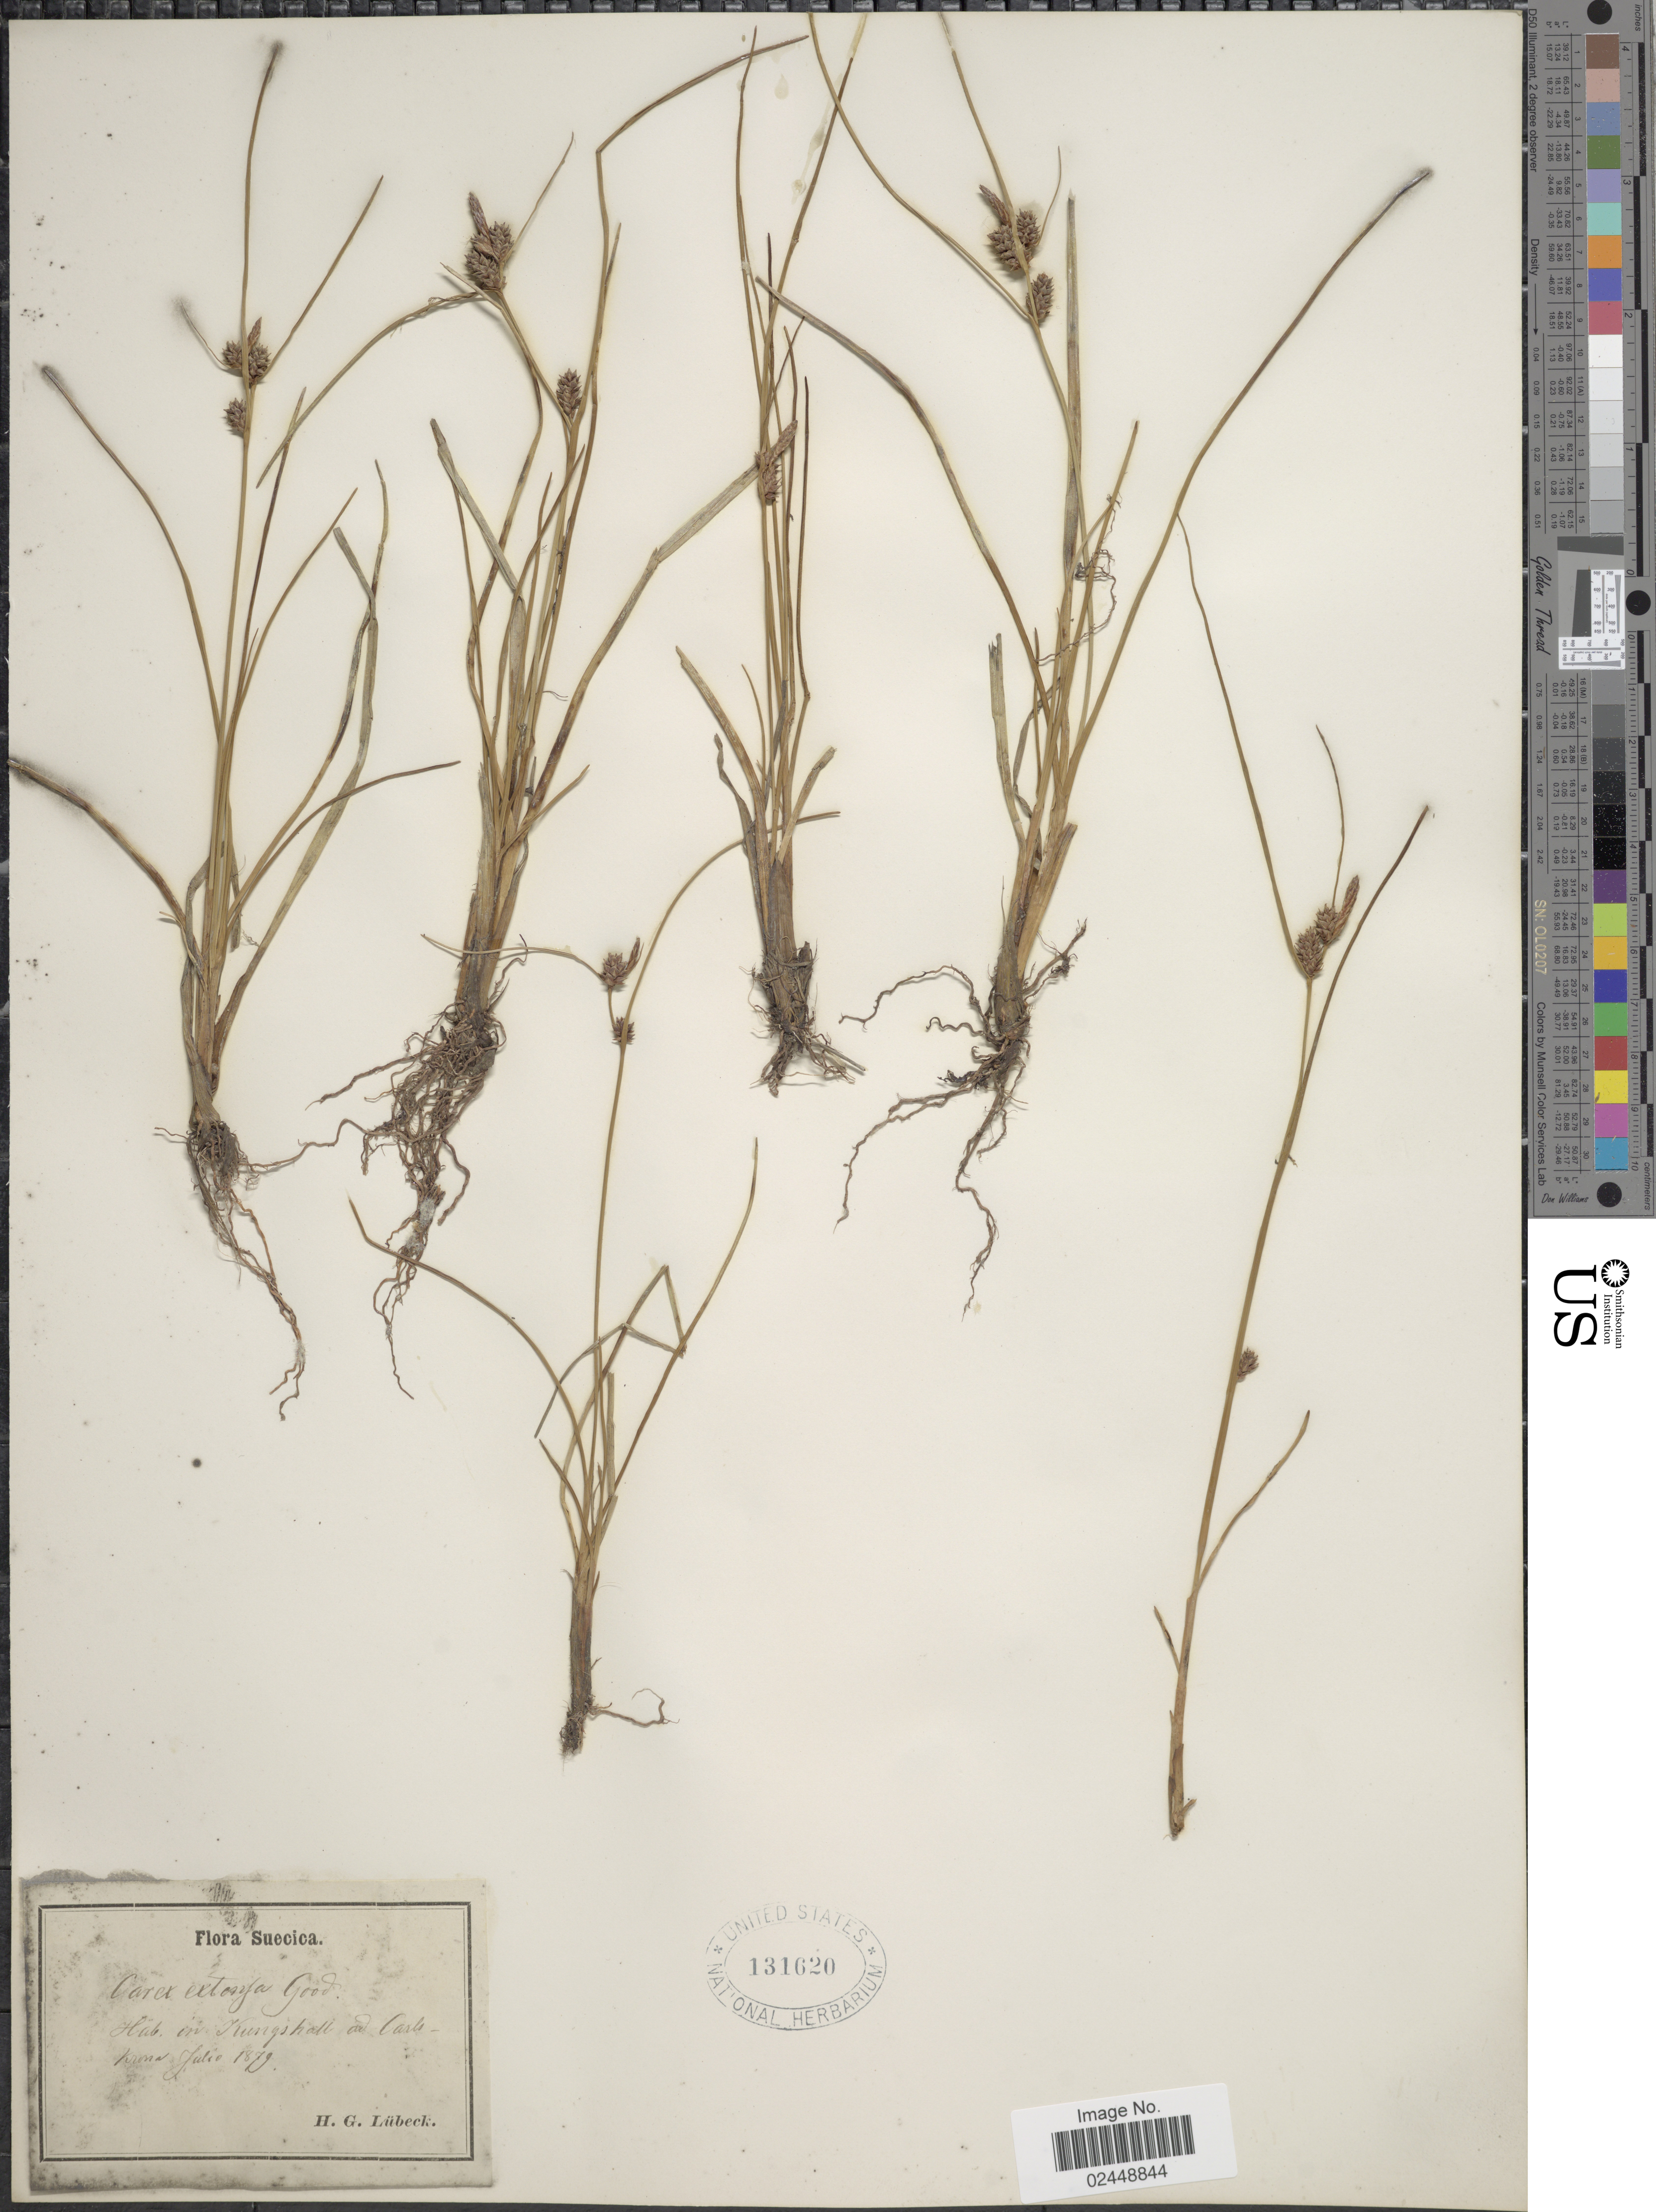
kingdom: Plantae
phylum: Tracheophyta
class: Liliopsida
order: Poales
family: Cyperaceae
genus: Carex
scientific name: Carex extensa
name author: Gooden.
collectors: H. Lübeck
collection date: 1879-07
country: Sweden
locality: In Kungshall ad Carlskron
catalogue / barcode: US 131620